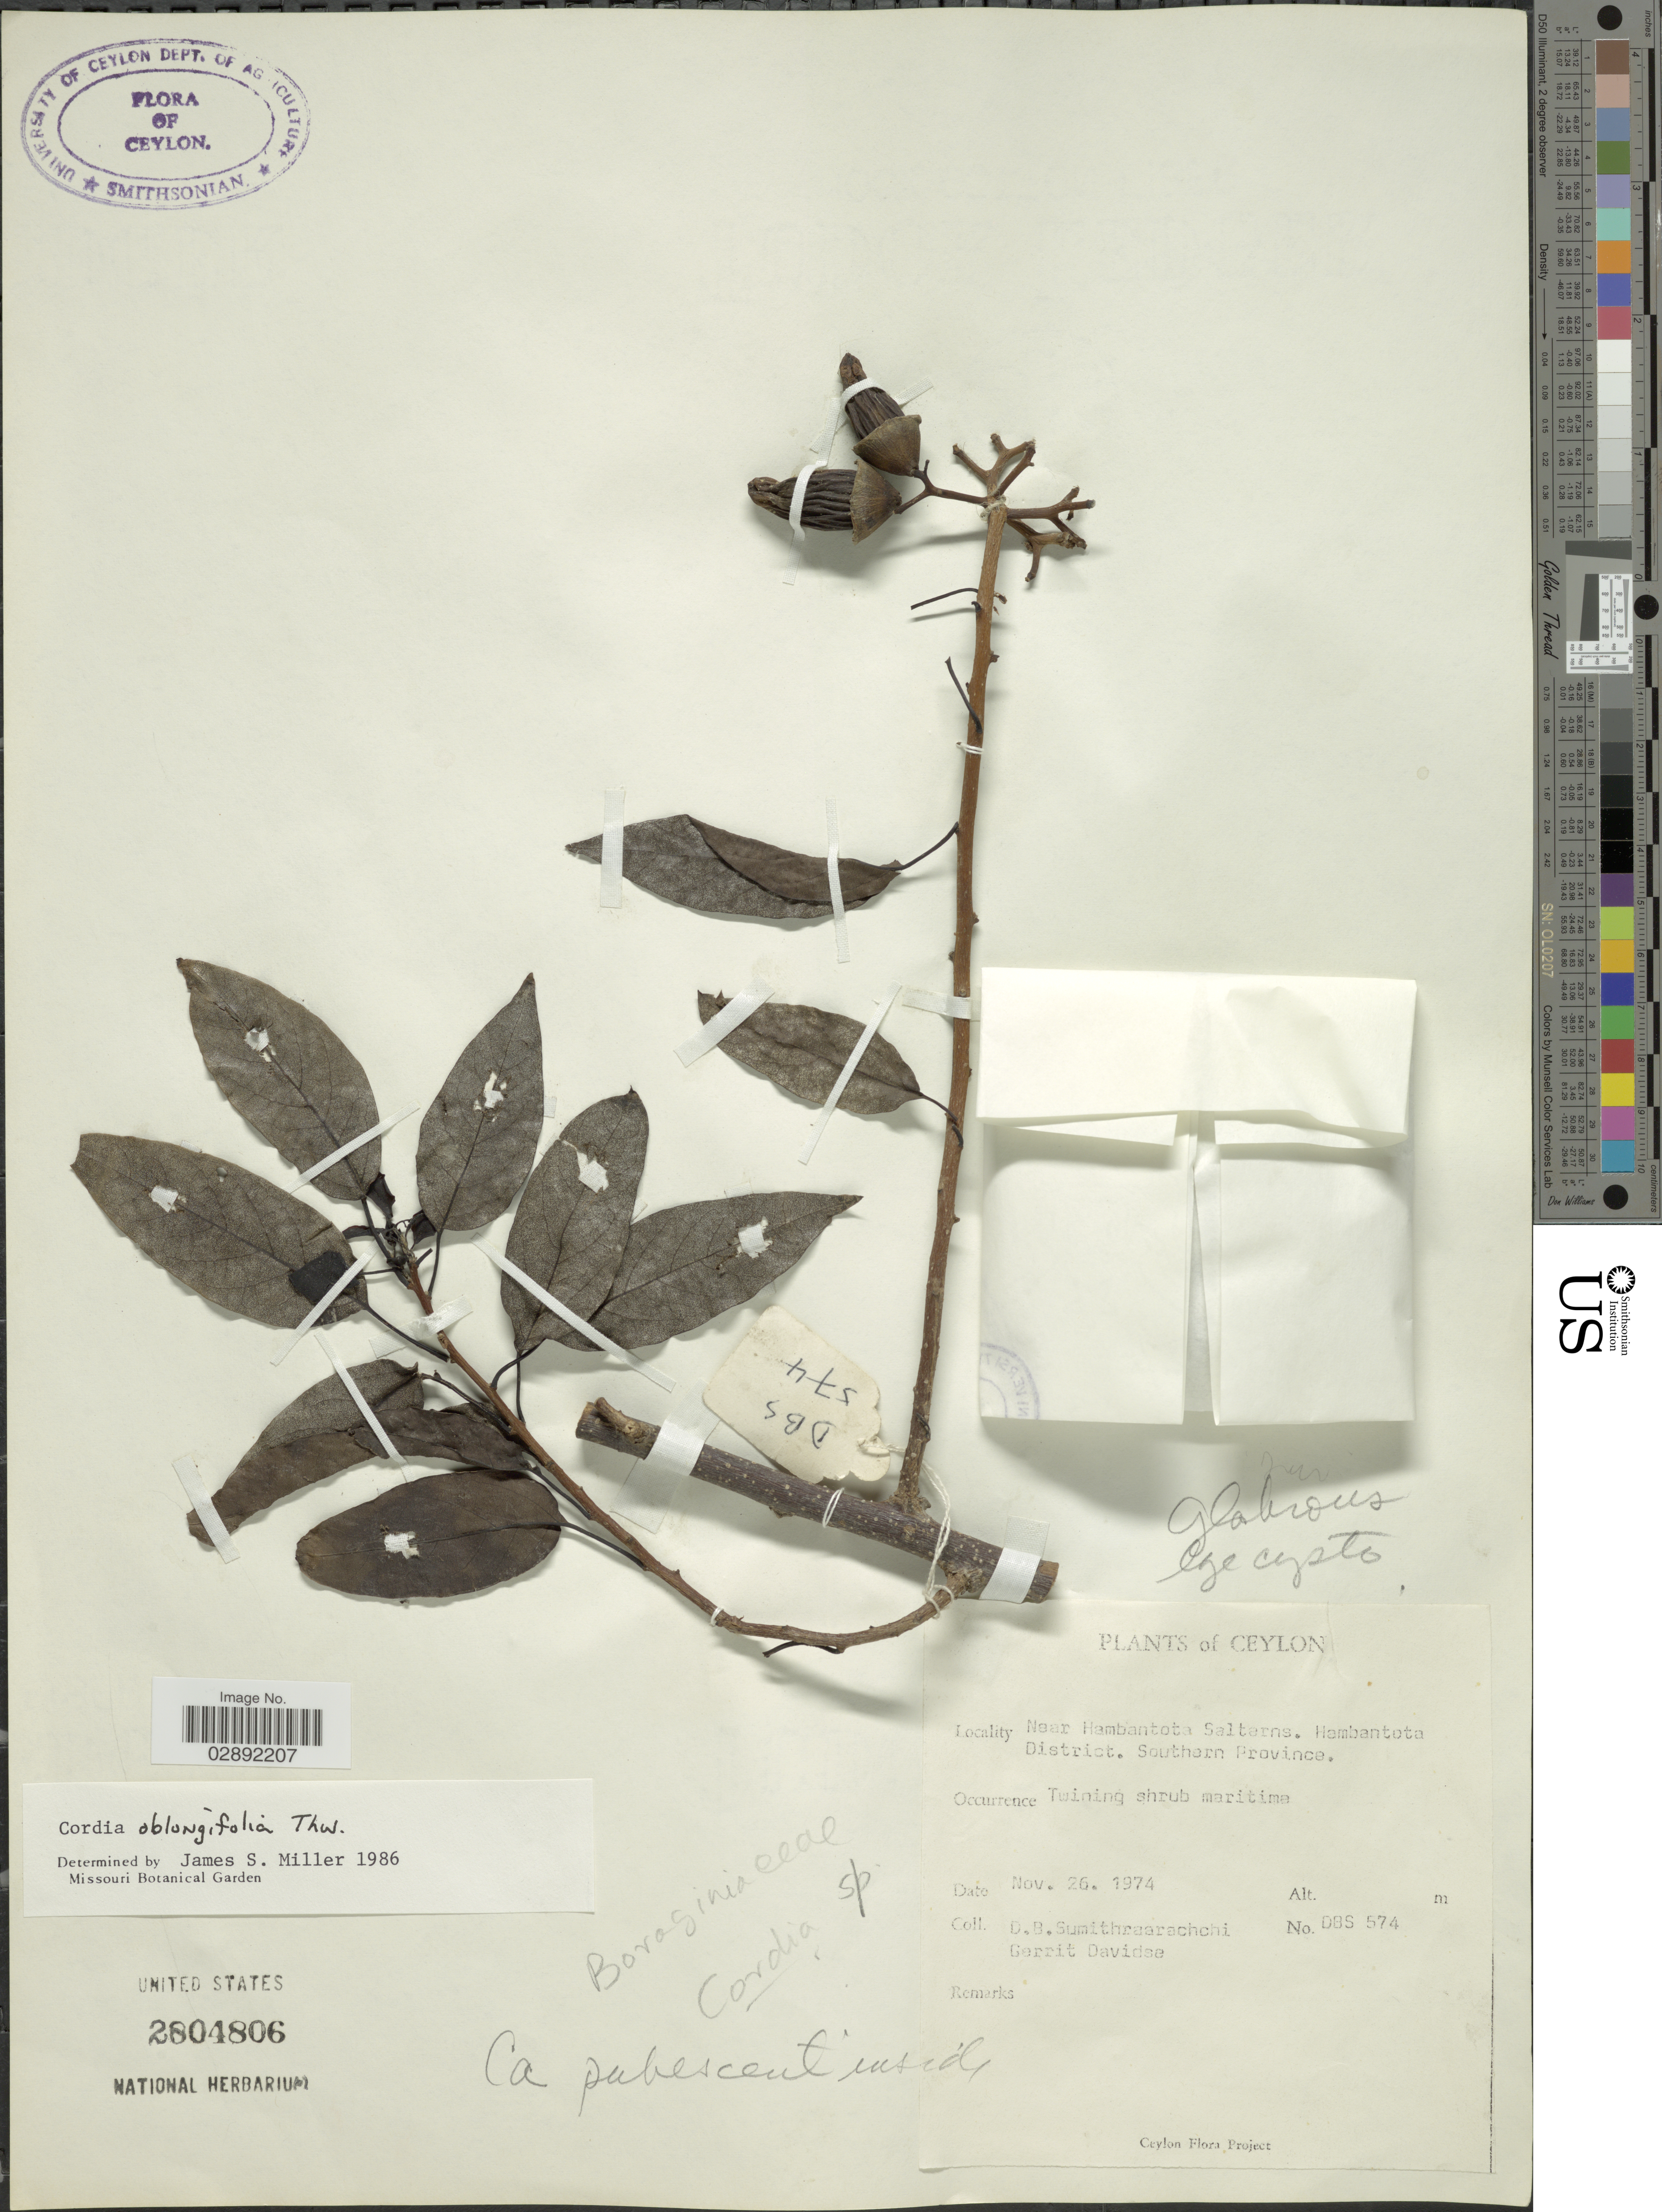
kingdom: Plantae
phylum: Tracheophyta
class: Magnoliopsida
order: Boraginales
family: Cordiaceae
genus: Cordia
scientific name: Cordia oblongifolia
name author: Thwaites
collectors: D. B. Sumithraarachchi & G. Davidse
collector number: DBS574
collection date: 1974-11-26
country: Sri Lanka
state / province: Southern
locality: Near Hambantota Salterns. Hambantota District. Ceylon.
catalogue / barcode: US 2804806